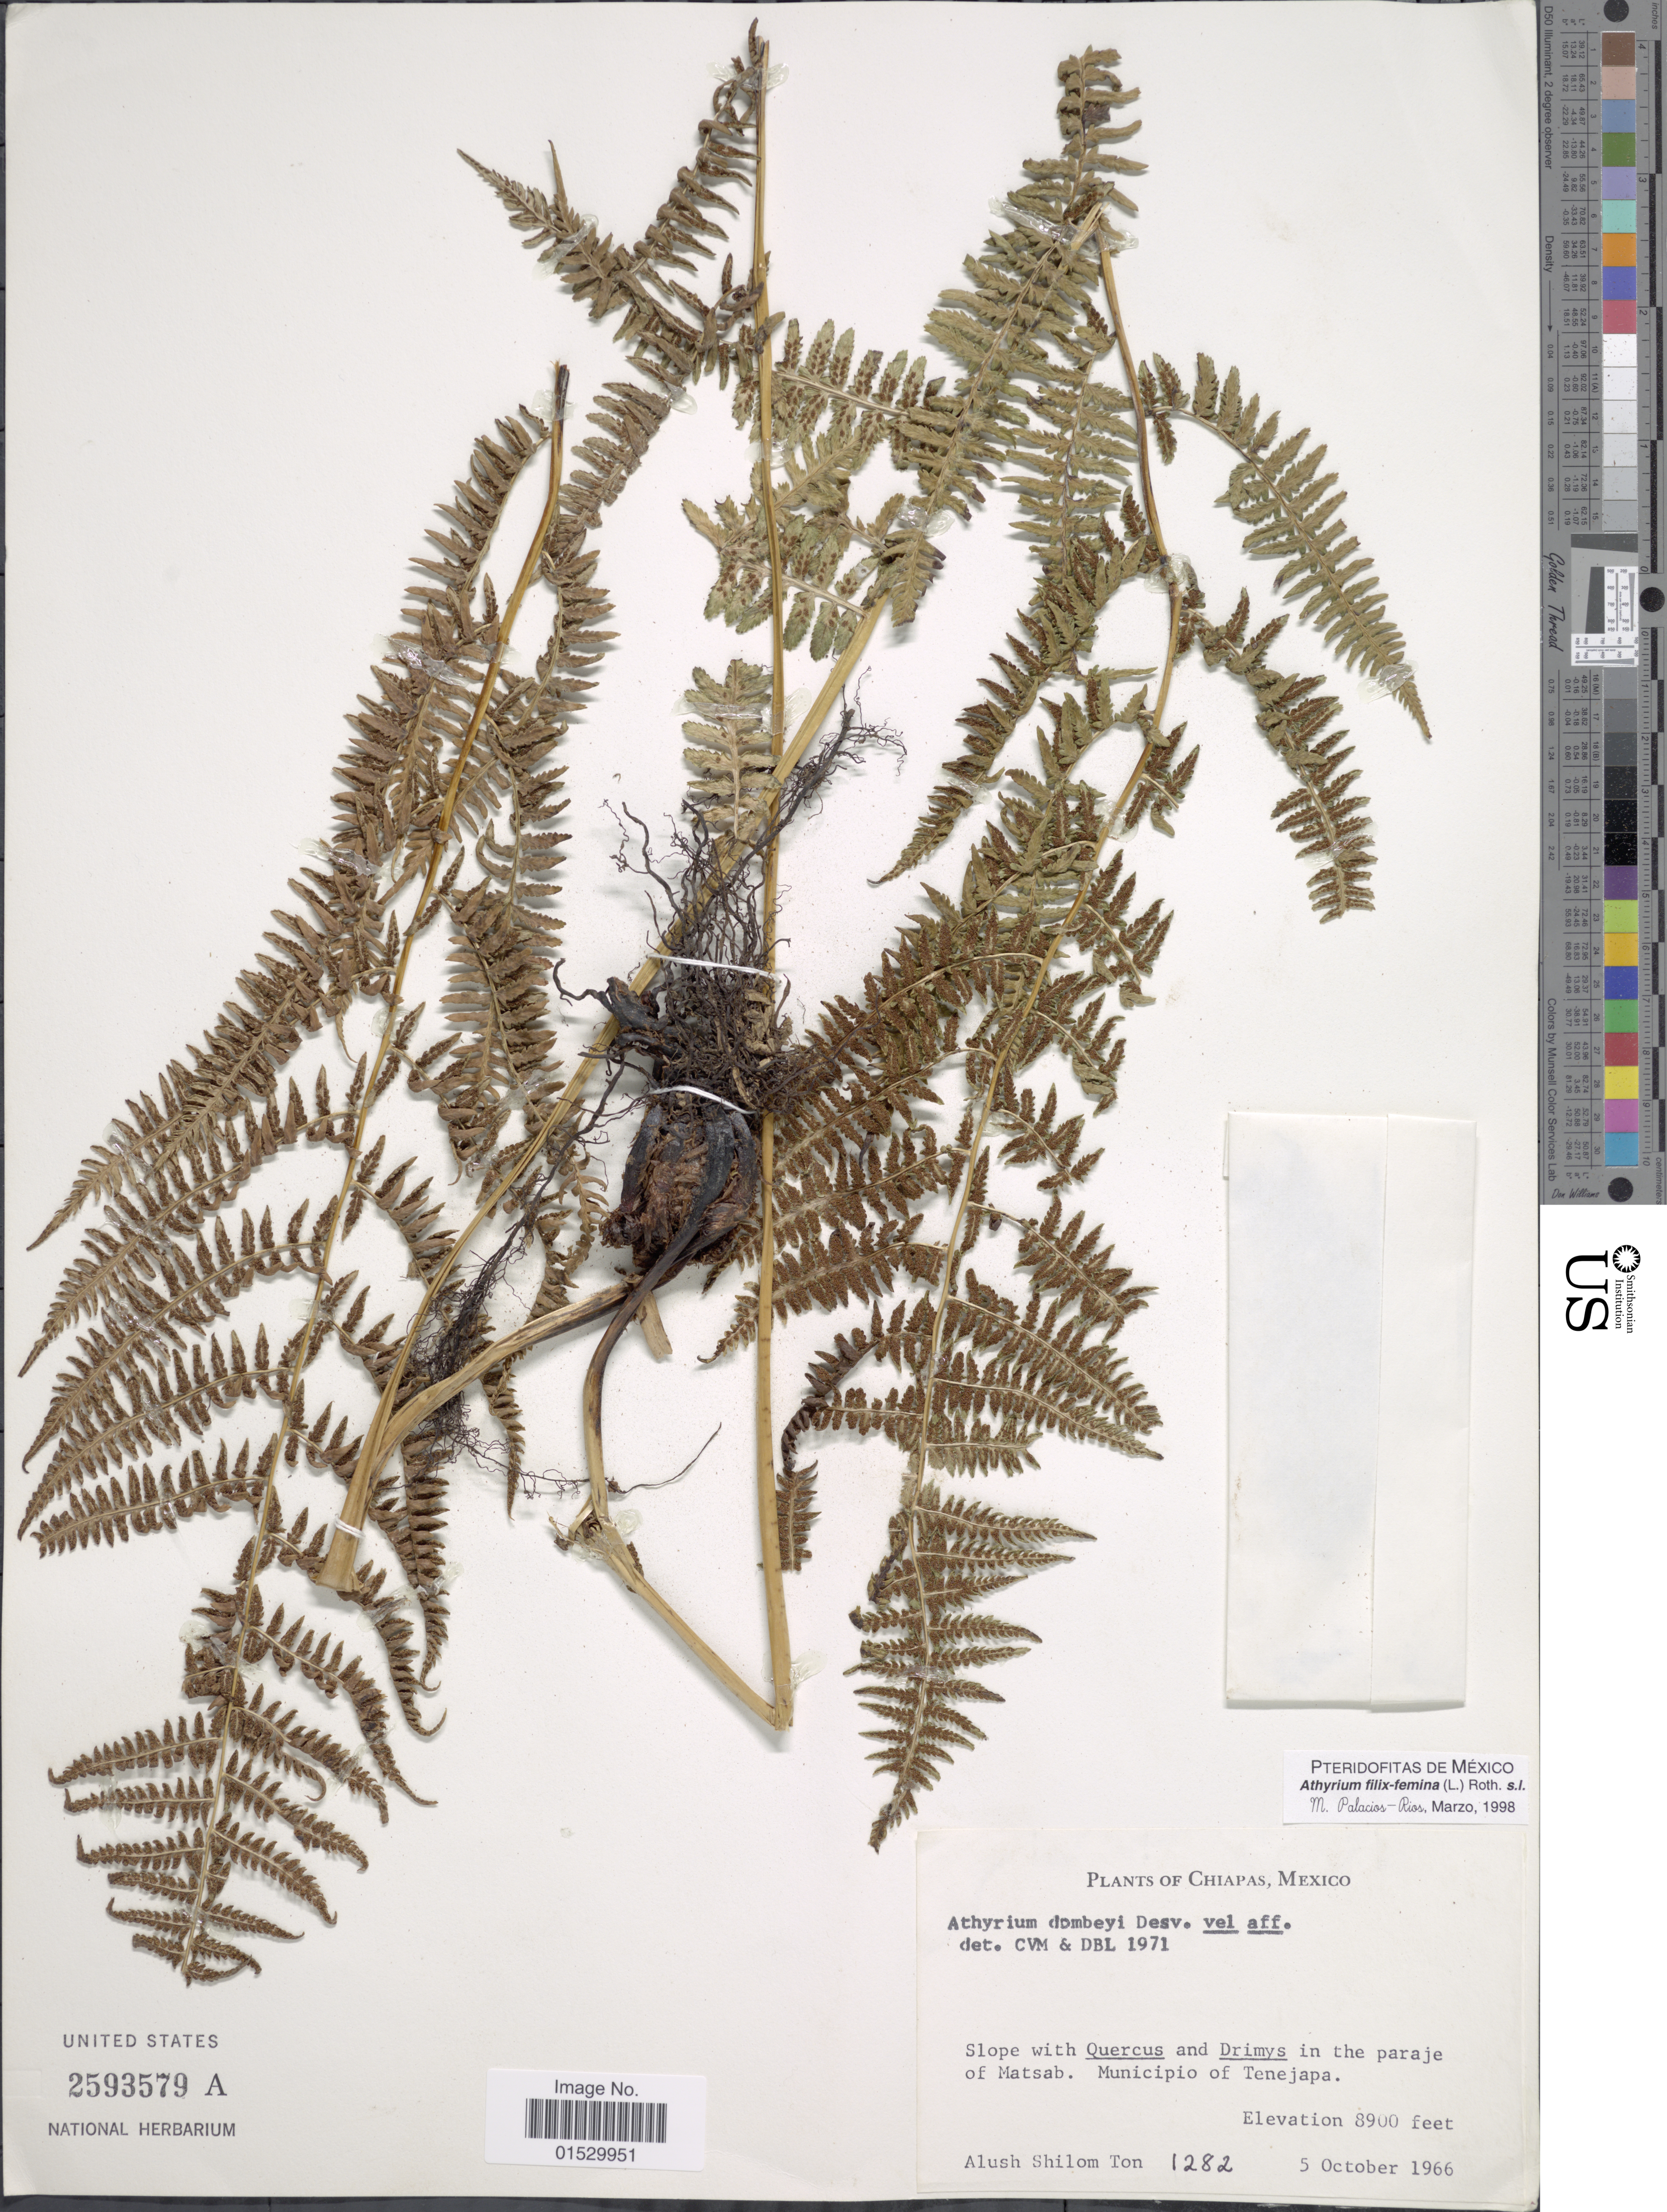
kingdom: Plantae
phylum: Tracheophyta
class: Polypodiopsida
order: Polypodiales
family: Athyriaceae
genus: Athyrium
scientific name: Athyrium bourgeaui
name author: E. Fourn.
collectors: A. S. Ton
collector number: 1282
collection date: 1966-10-05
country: Mexico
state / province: Chiapas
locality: Slope with Quercus and Drimys in the paraje of Matsab. Municipio of Tenejapa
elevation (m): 2713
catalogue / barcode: US 2593579A